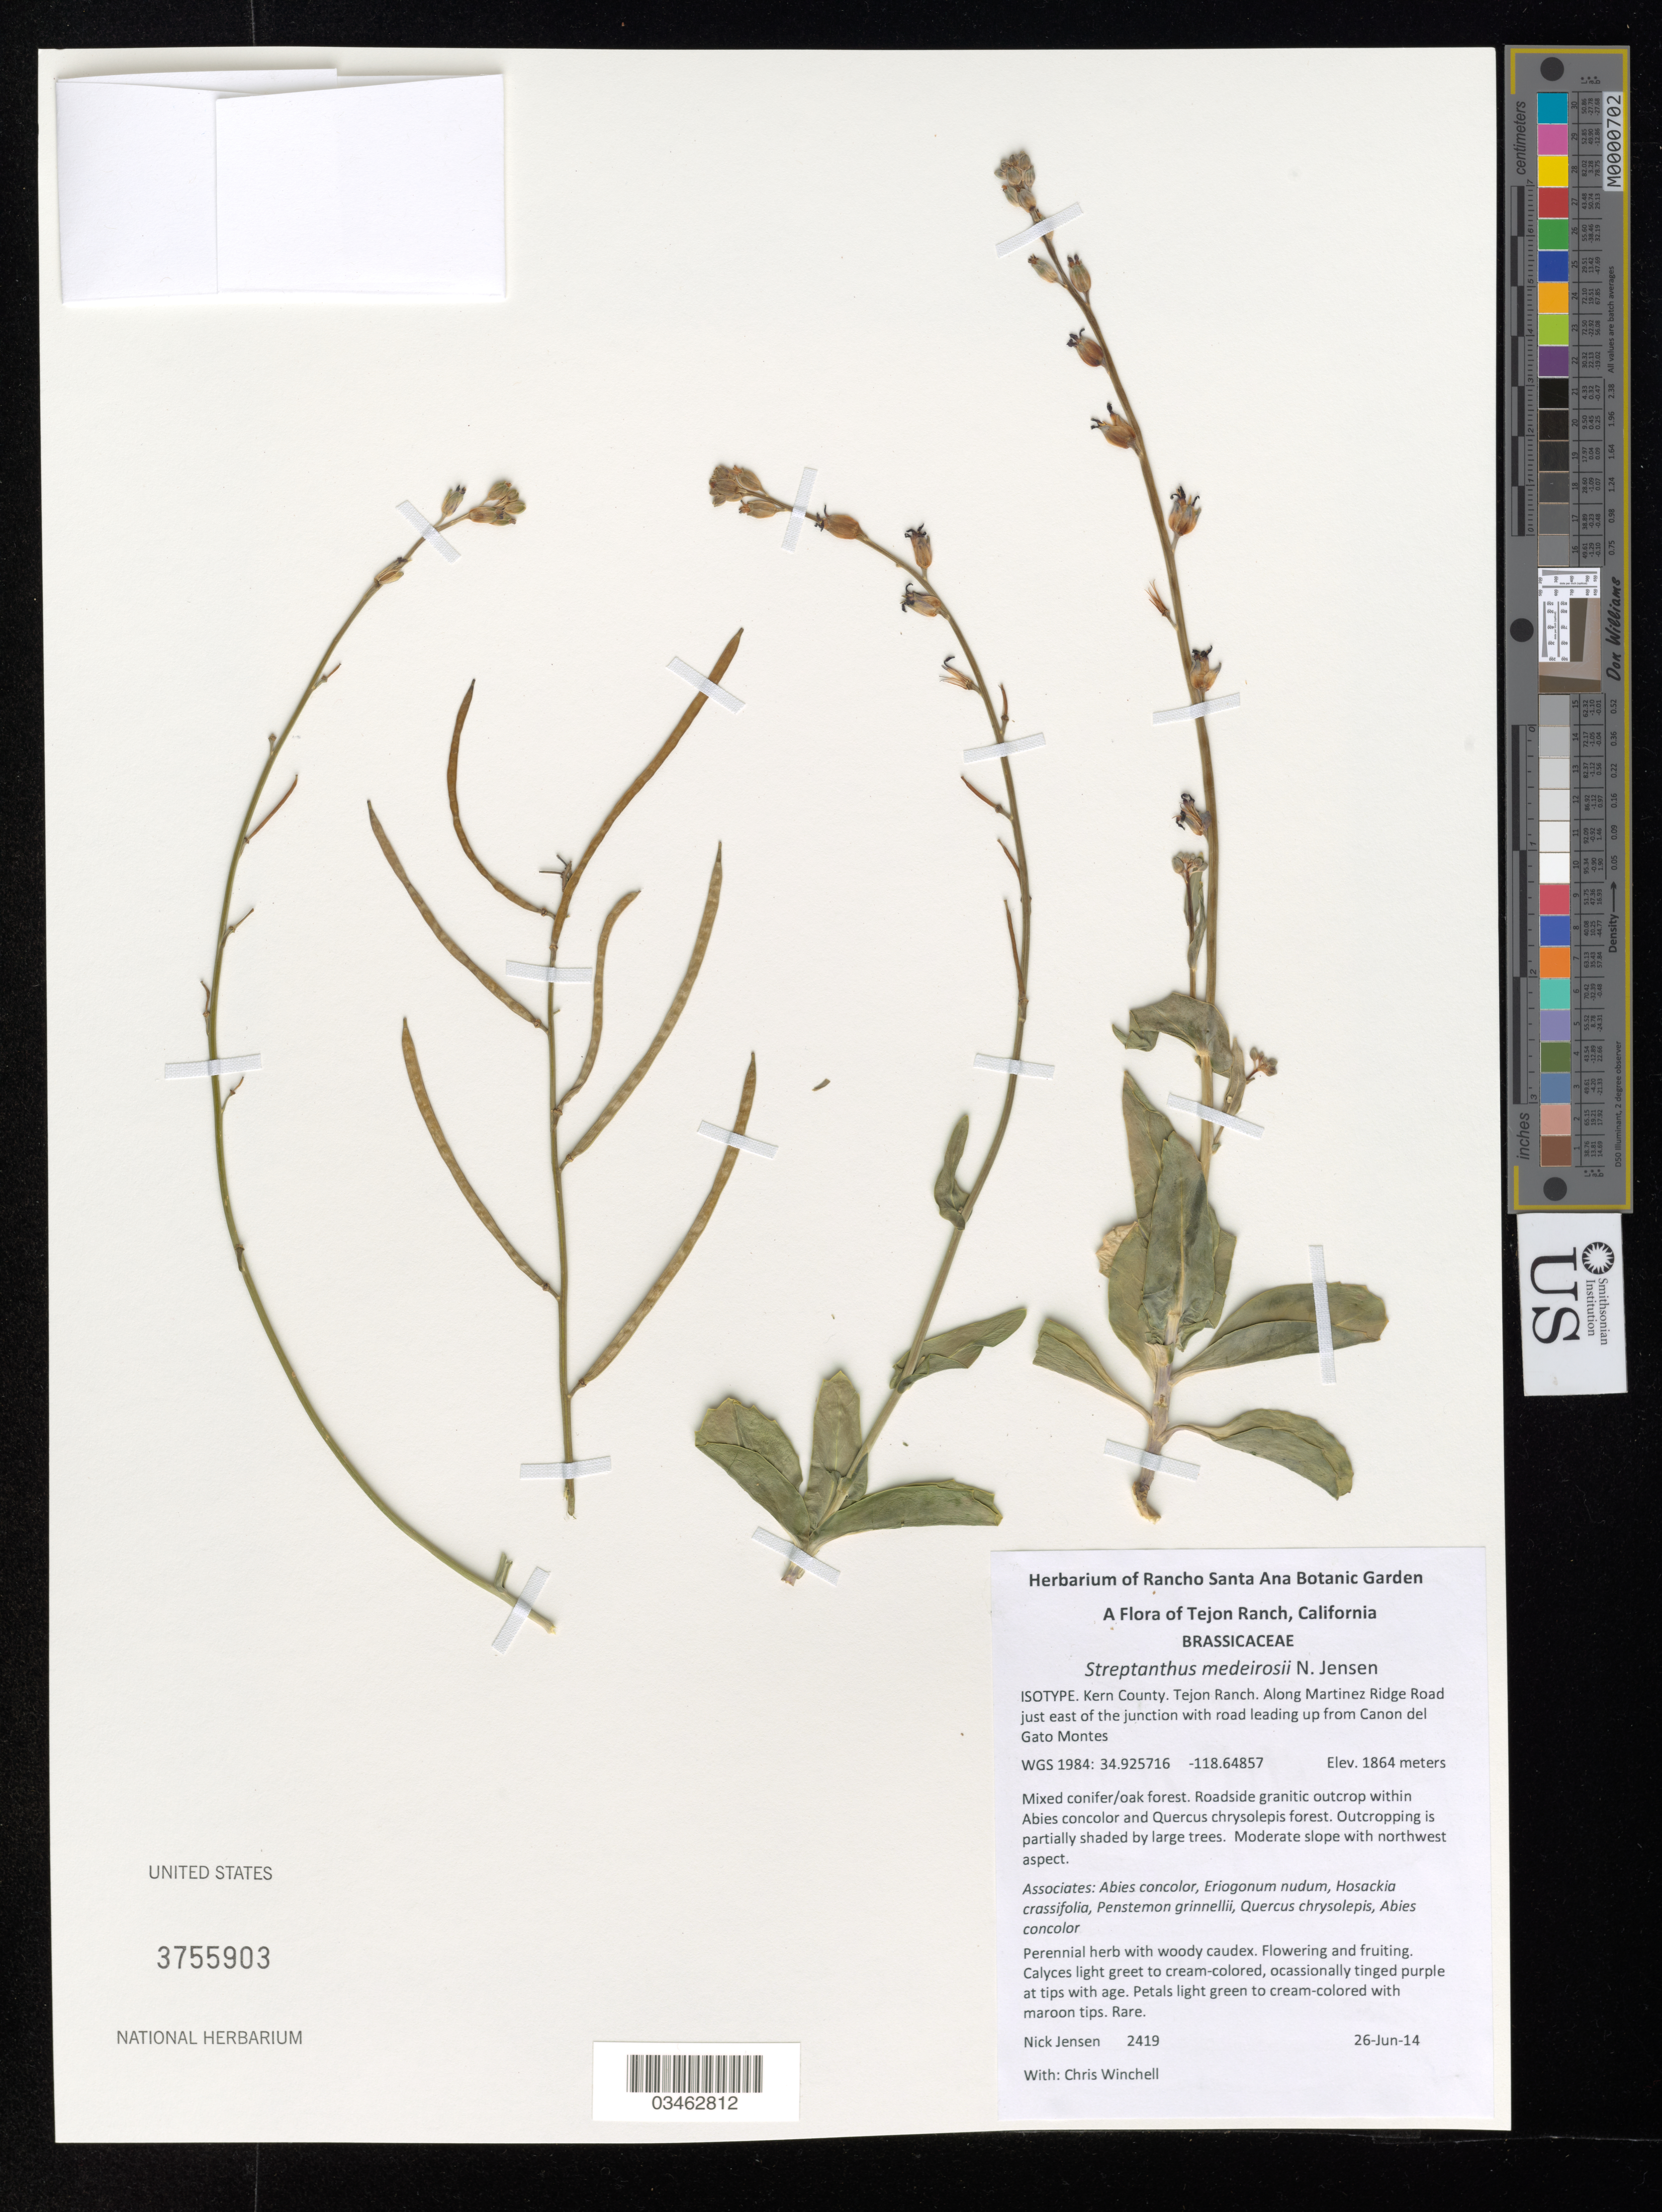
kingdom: Plantae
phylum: Tracheophyta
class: Magnoliopsida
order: Brassicales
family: Brassicaceae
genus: Streptanthus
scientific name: Streptanthus medeirosii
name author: N. Jensen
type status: Isotype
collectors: N. Jensen & C. Winchell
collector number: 2419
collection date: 2014-06-26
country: United States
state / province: California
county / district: Kern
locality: Tejon Ranch. Along Martinez Ridge Road just east of the junction with road leading up from Canon del Gato Montes.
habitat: Mixed conifer/oak forest. Roadside granitic outcrop within Abies concolor and Quercus chrysolepis forest. Outcropping is partially shaded by large trees. Moderate slope with northwest aspect.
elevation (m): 1864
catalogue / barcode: US 3755903